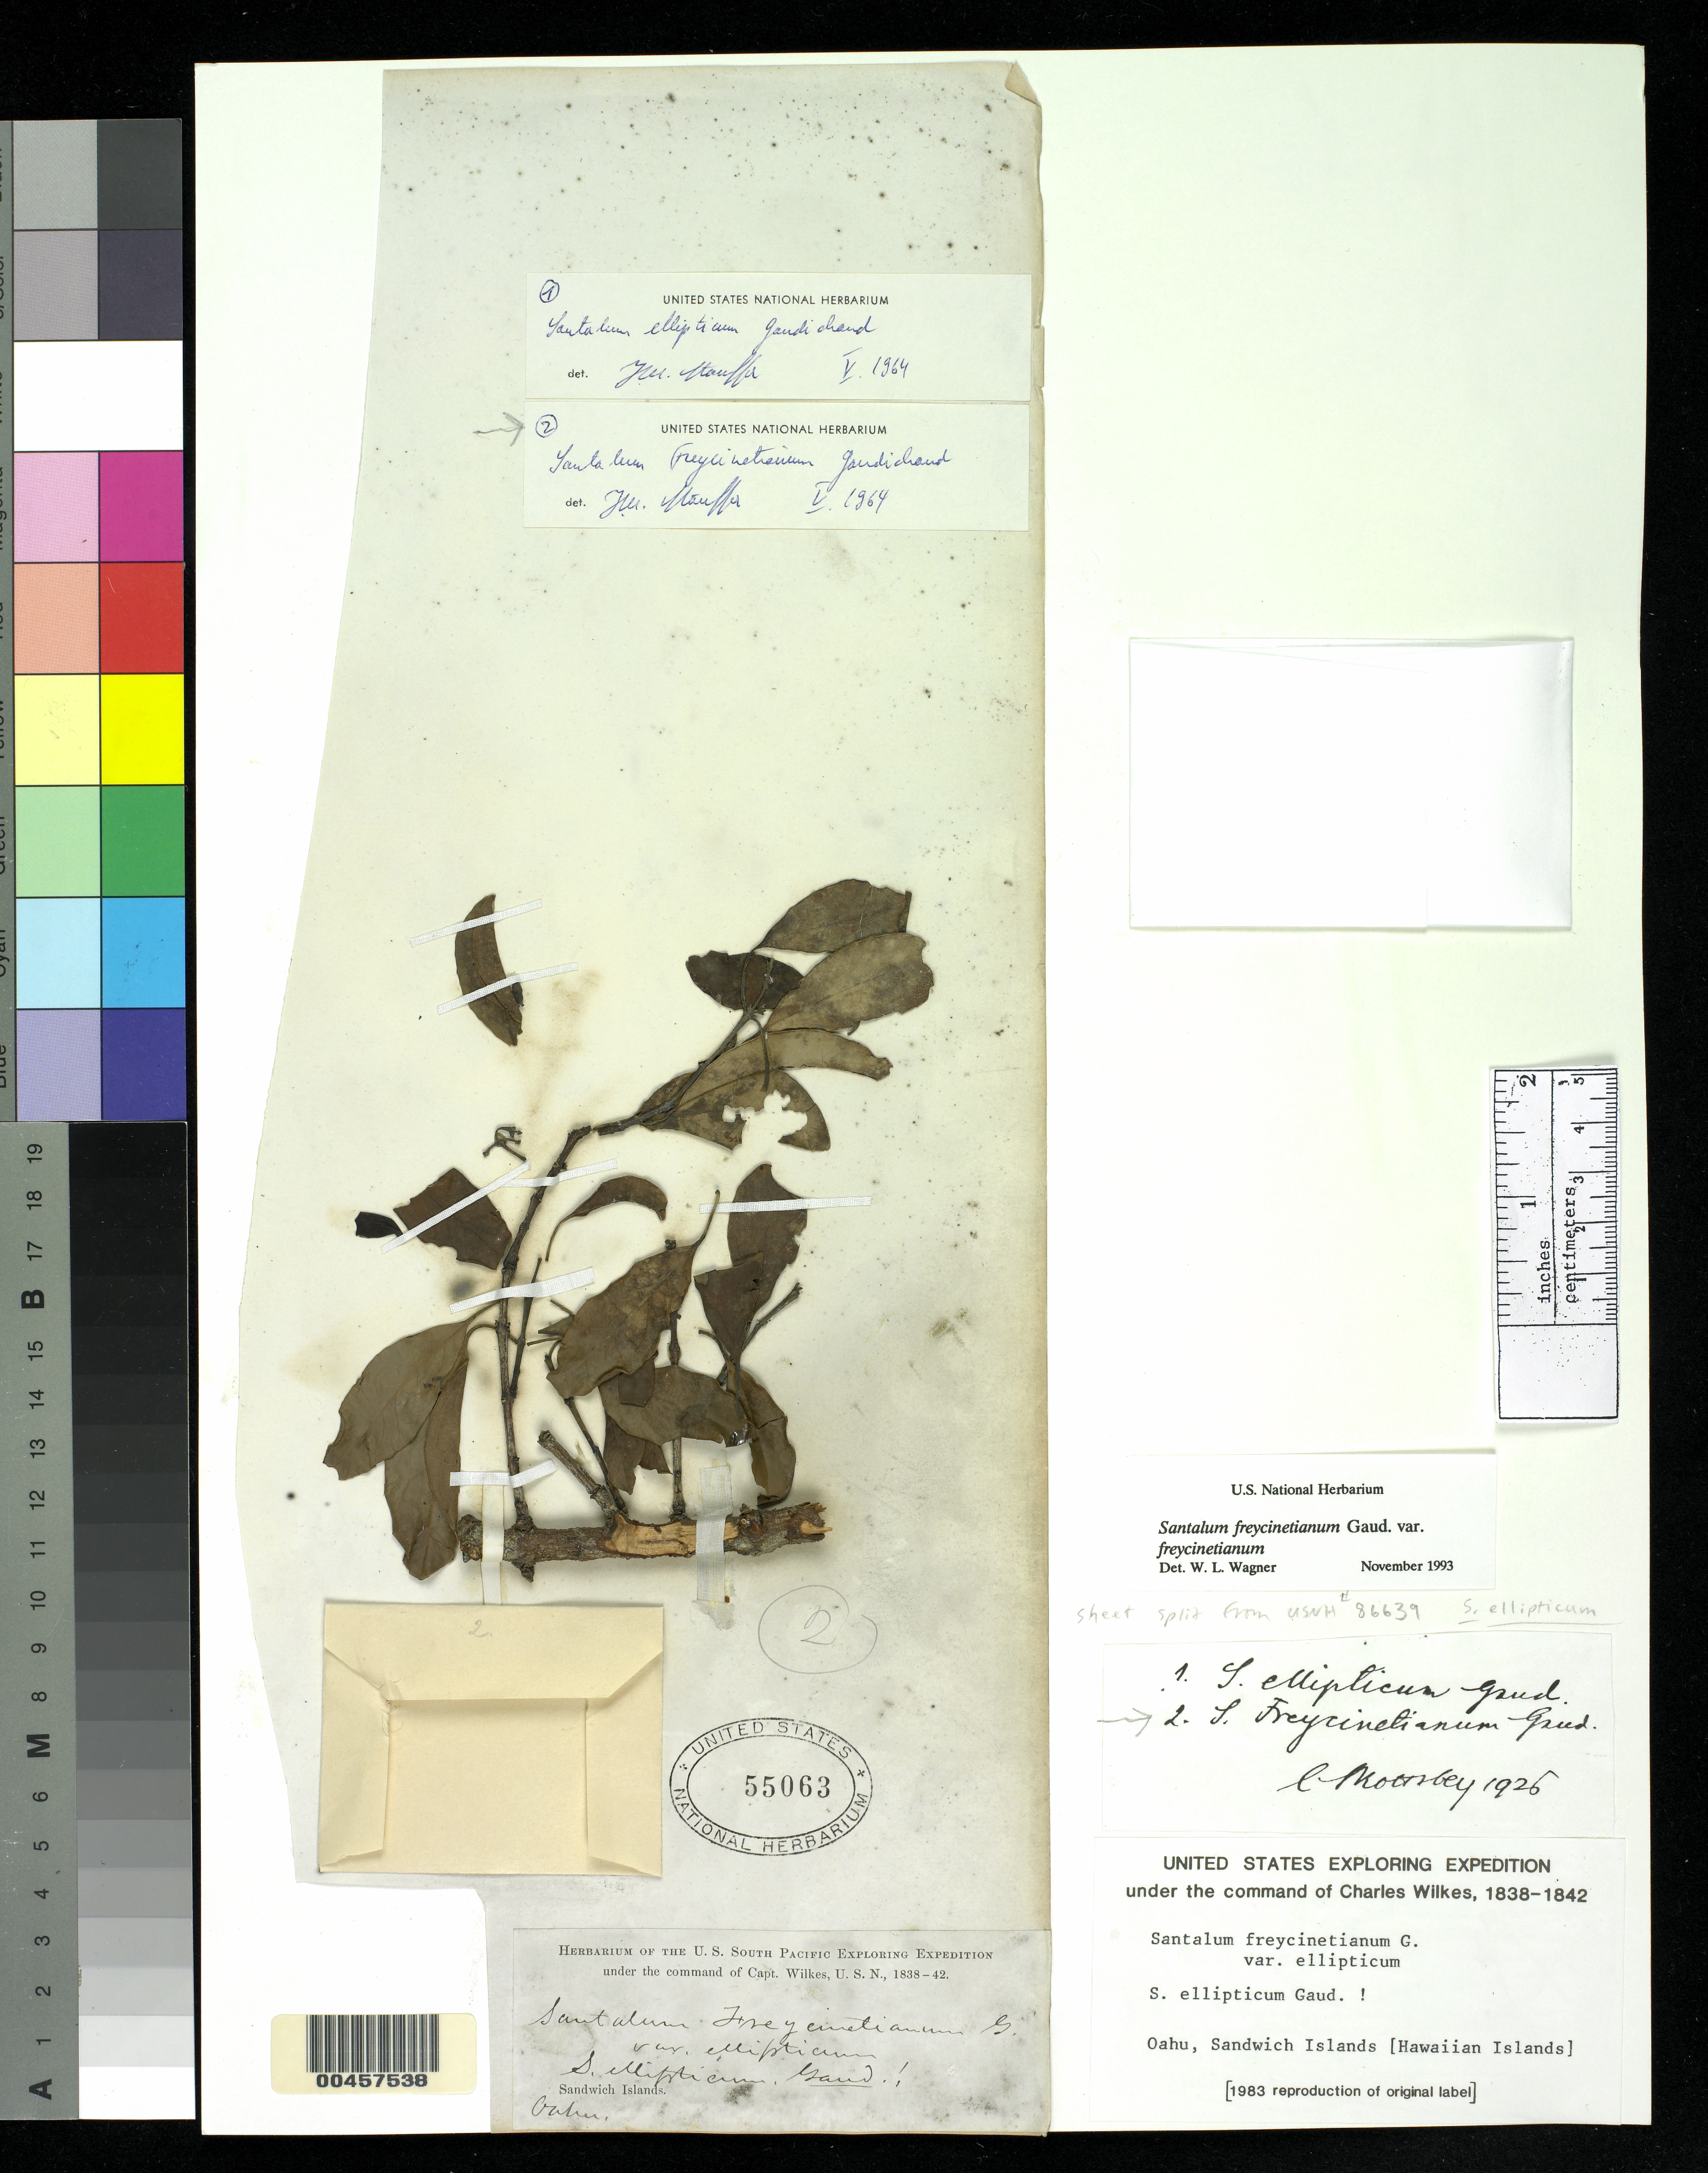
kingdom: Plantae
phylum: Tracheophyta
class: Magnoliopsida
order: Santalales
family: Santalaceae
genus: Santalum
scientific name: Santalum freycinetianum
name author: Gaudich.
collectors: Wilkes Explor. Exped.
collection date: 1838/1842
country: United States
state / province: Hawaii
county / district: Honolulu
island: Oahu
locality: Sandwich Islands (Hawaiian Islands)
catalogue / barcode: US 55063